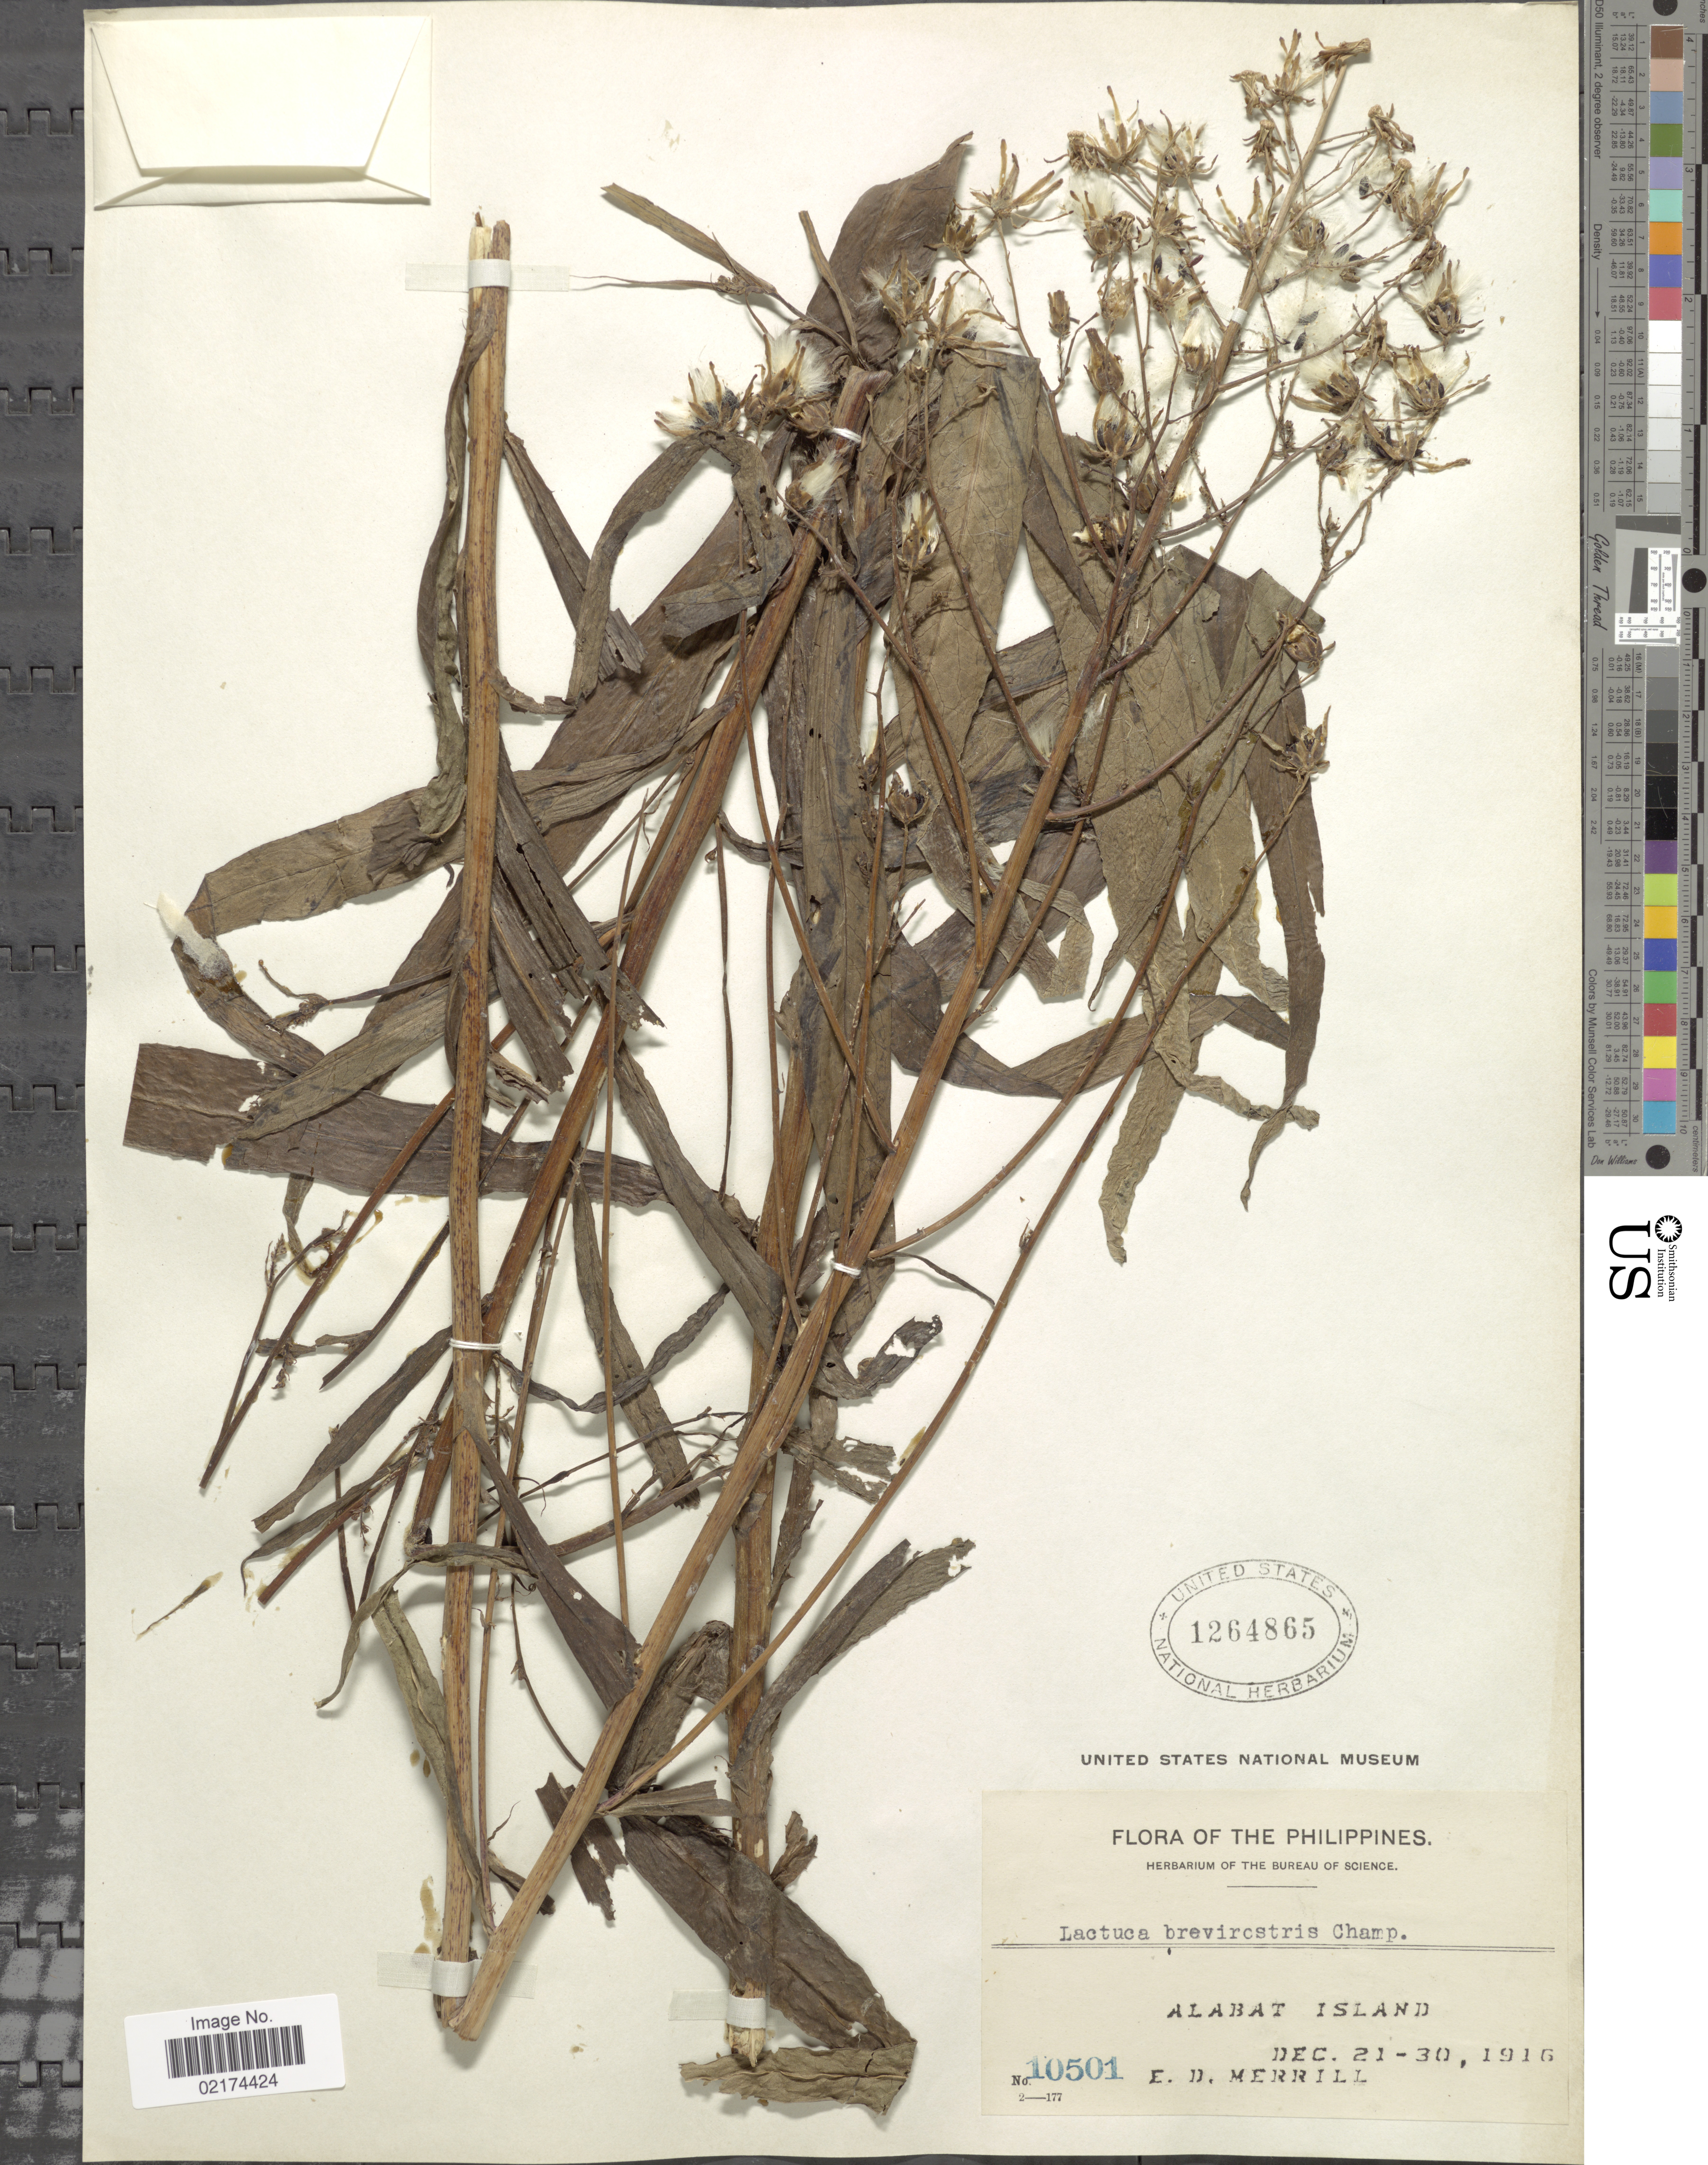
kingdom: Plantae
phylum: Tracheophyta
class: Magnoliopsida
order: Asterales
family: Asteraceae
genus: Lactuca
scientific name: Lactuca indica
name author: L.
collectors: E. D. Merrill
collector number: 10501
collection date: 1916-12-21/1916-12-30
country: Philippines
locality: Alabat Island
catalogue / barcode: US 1264865